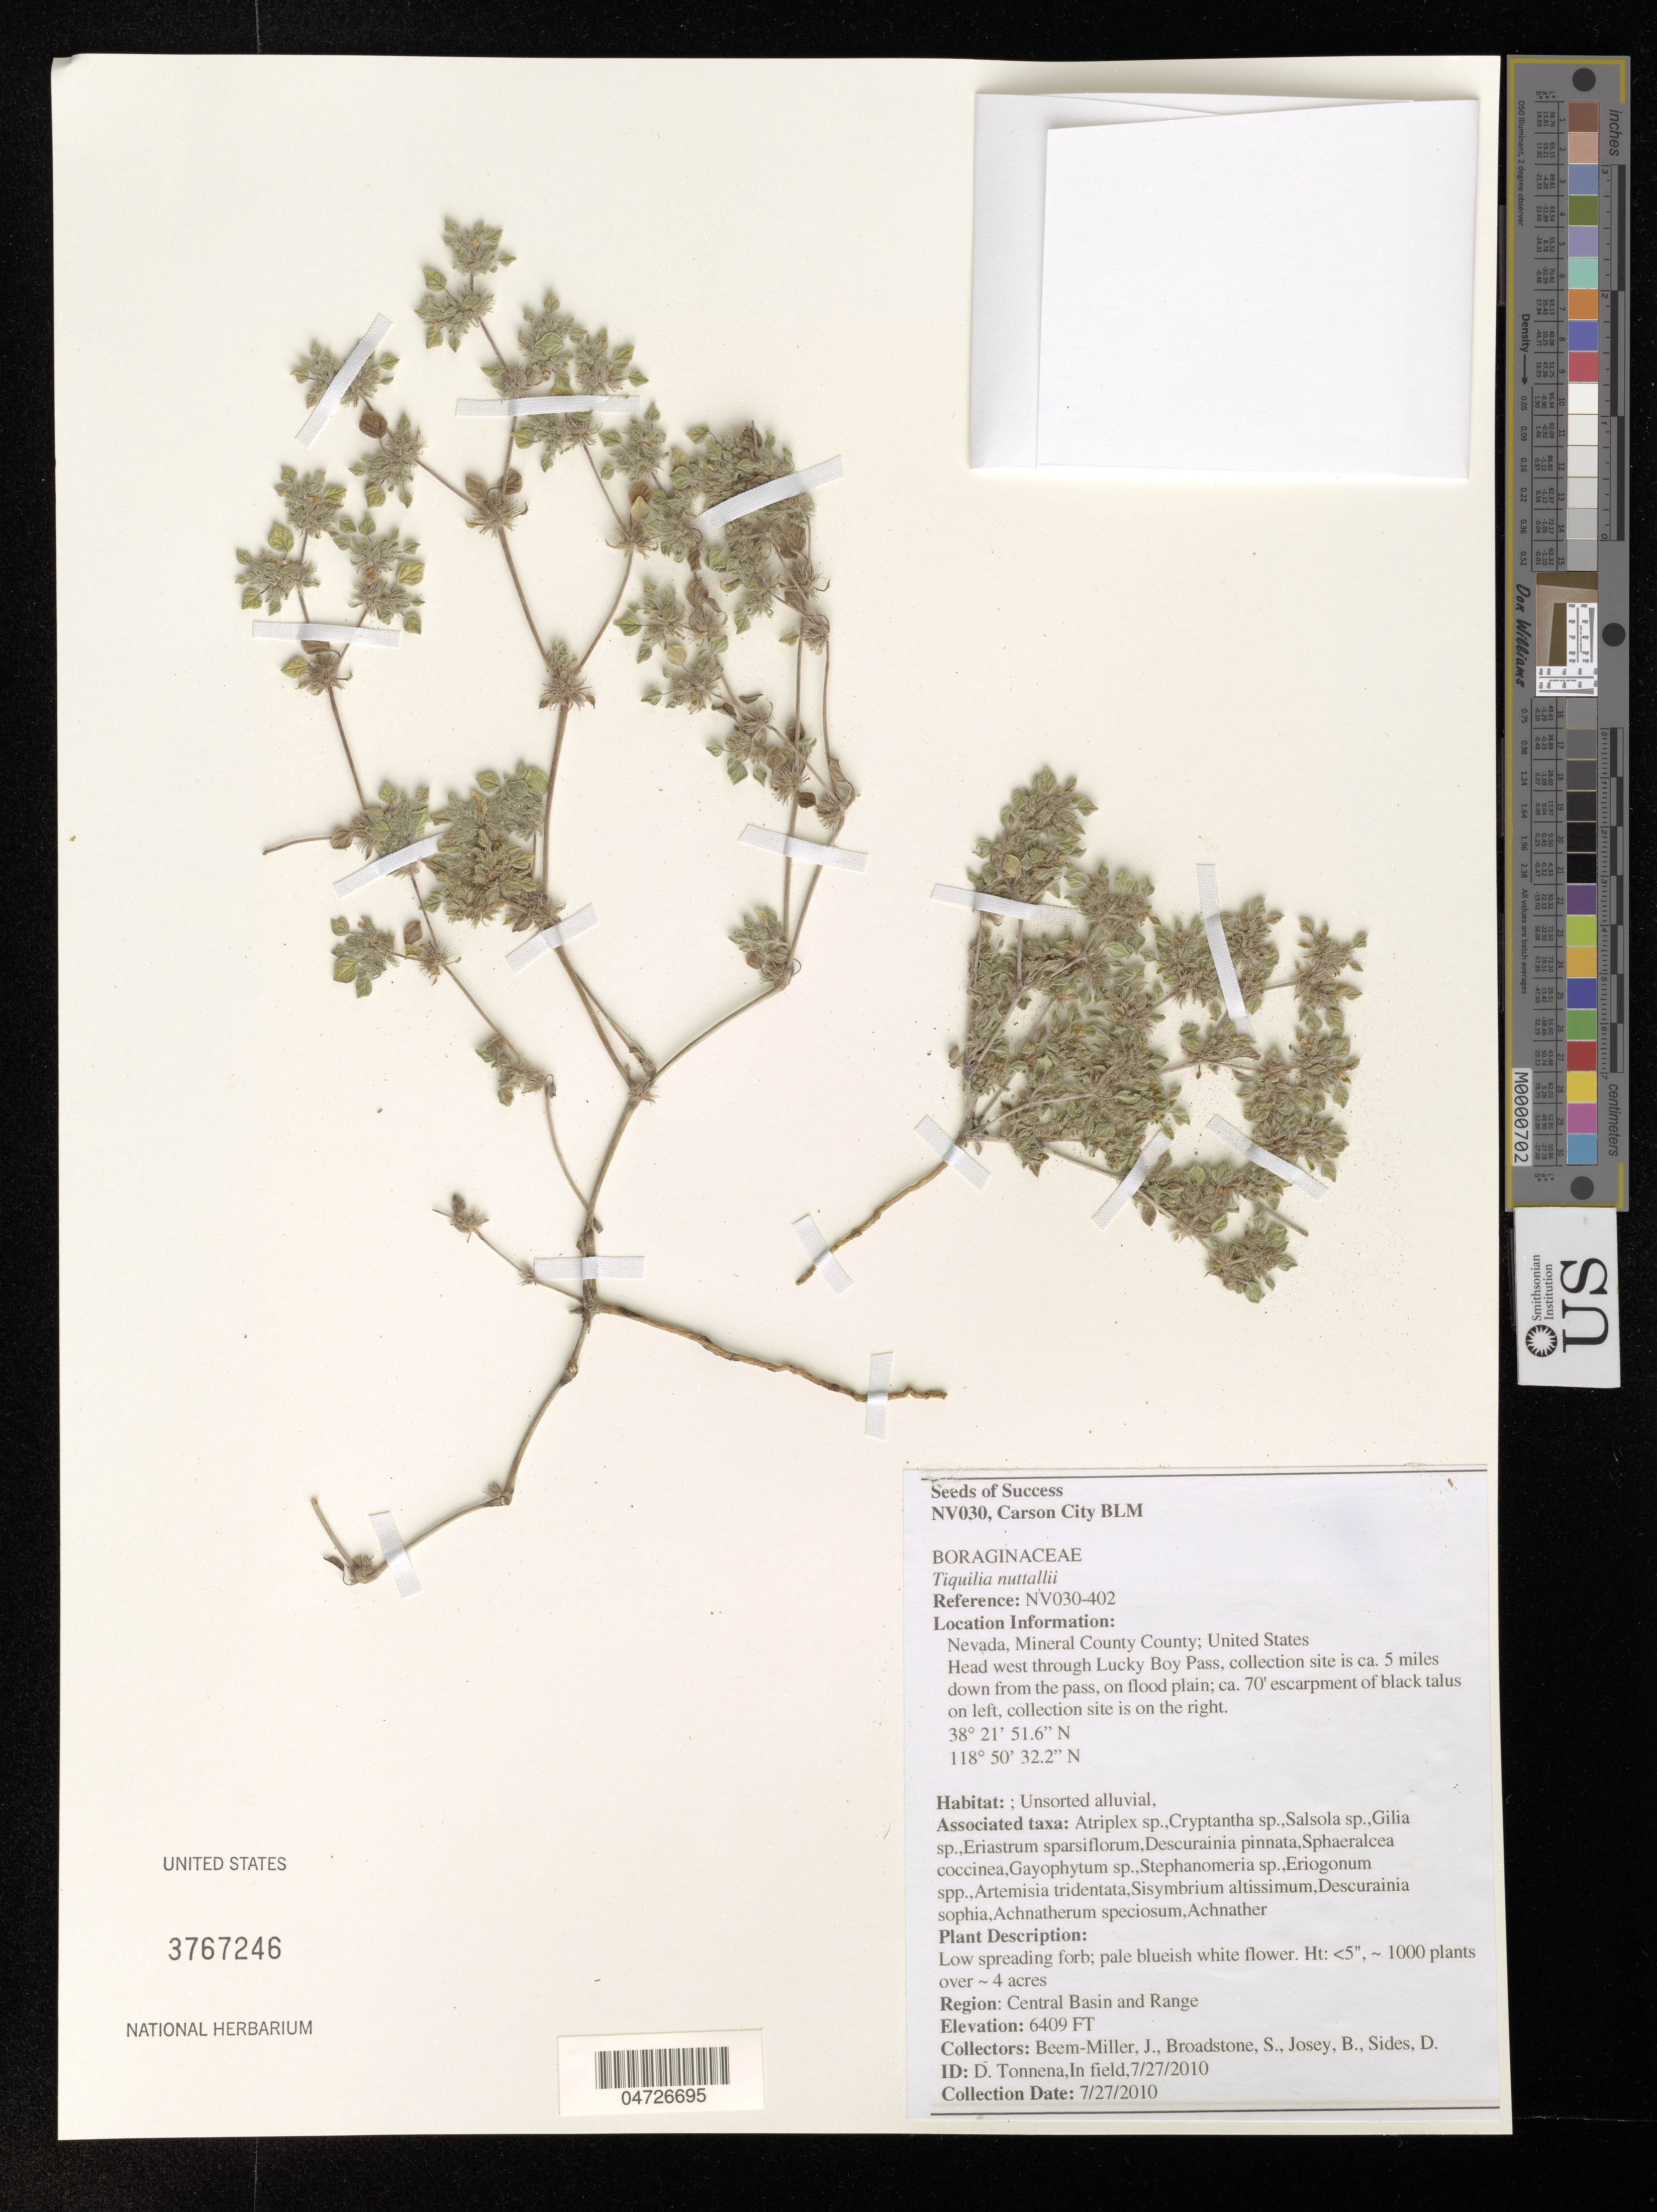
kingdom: Plantae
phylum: Tracheophyta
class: Magnoliopsida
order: Boraginales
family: Ehretiaceae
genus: Tiquilia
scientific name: Tiquilia nuttallii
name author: (Hook.) A.T. Richardson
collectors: J. Beem-Miller, S. Broadstone, B. Josey & D. Sides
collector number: NV030-402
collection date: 2010-07-27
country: United States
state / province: Nevada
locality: Mineral County County. Head west through Lucky Boy Pass, collection site is ca. 5 miles down from the pass, on flood pain.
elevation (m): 1953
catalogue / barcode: US 3767246